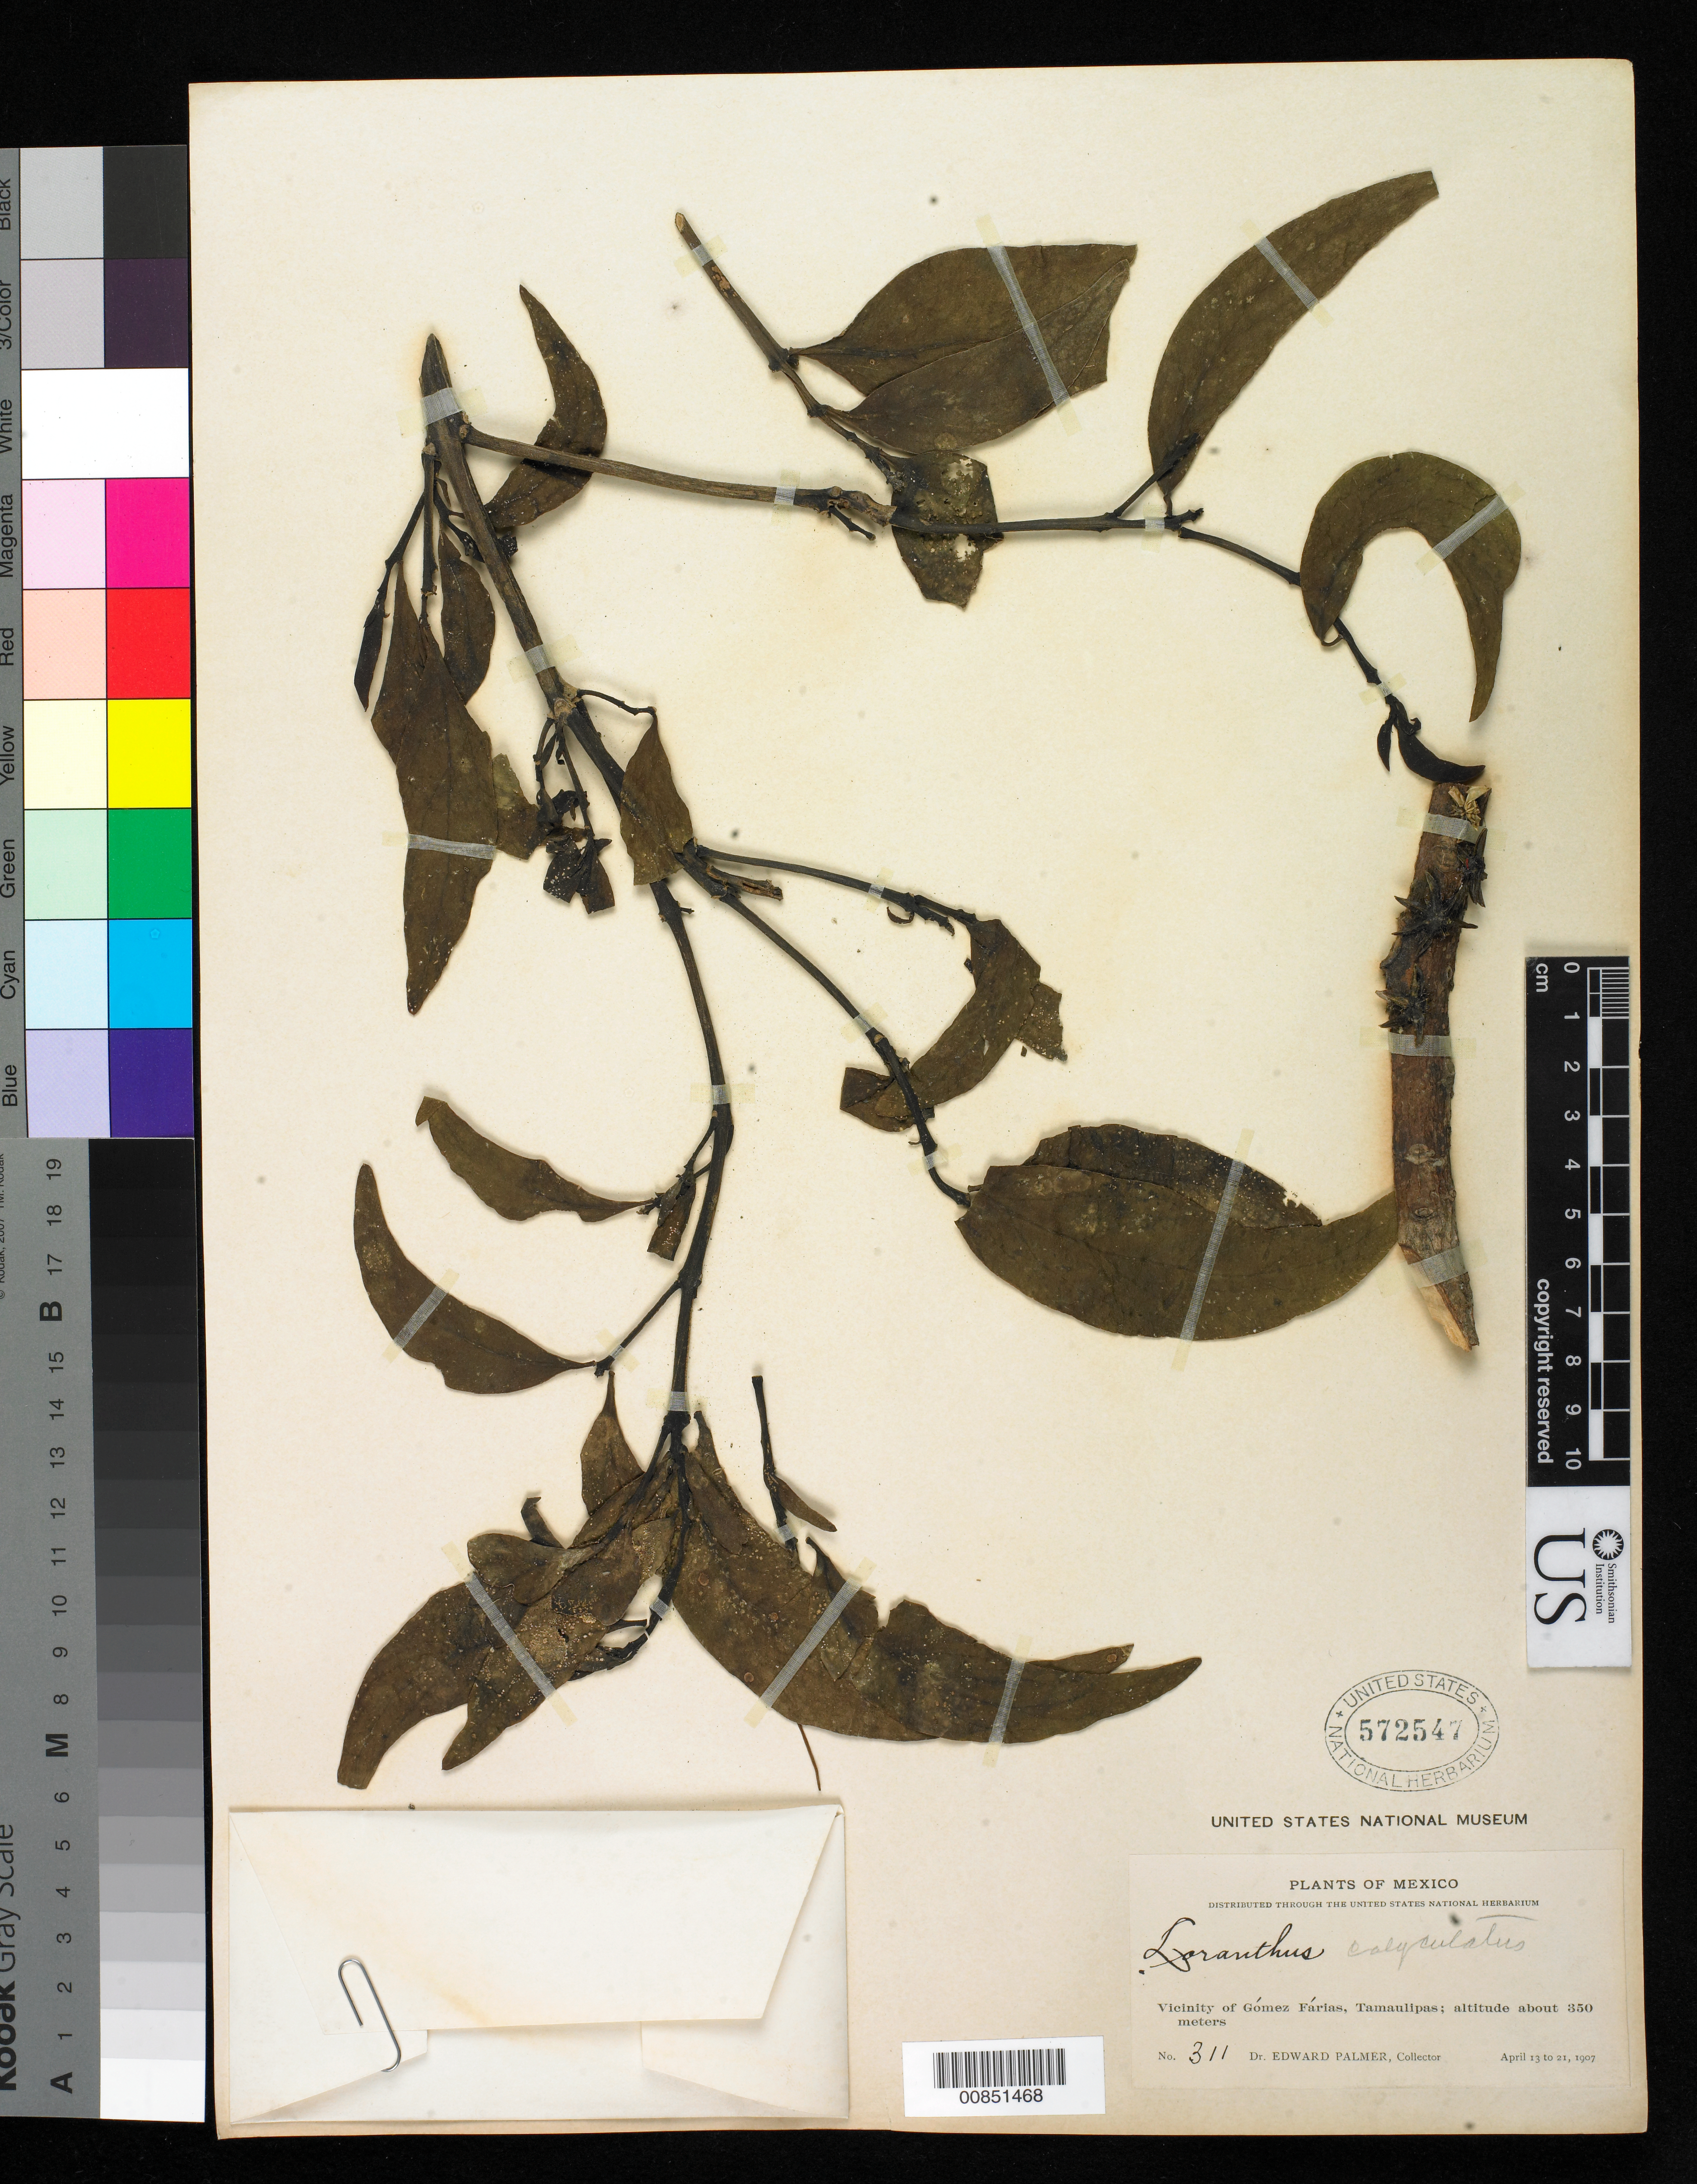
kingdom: Plantae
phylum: Tracheophyta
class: Magnoliopsida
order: Santalales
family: Loranthaceae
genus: Psittacanthus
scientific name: Psittacanthus sp.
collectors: E. Palmer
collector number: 311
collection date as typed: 13 Apr 1907 to 21 Apr 1907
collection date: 1907-04-13/1907-04-21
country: Mexico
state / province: Tamaulipas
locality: Vicinity of Gómez Farias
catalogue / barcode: US 572547